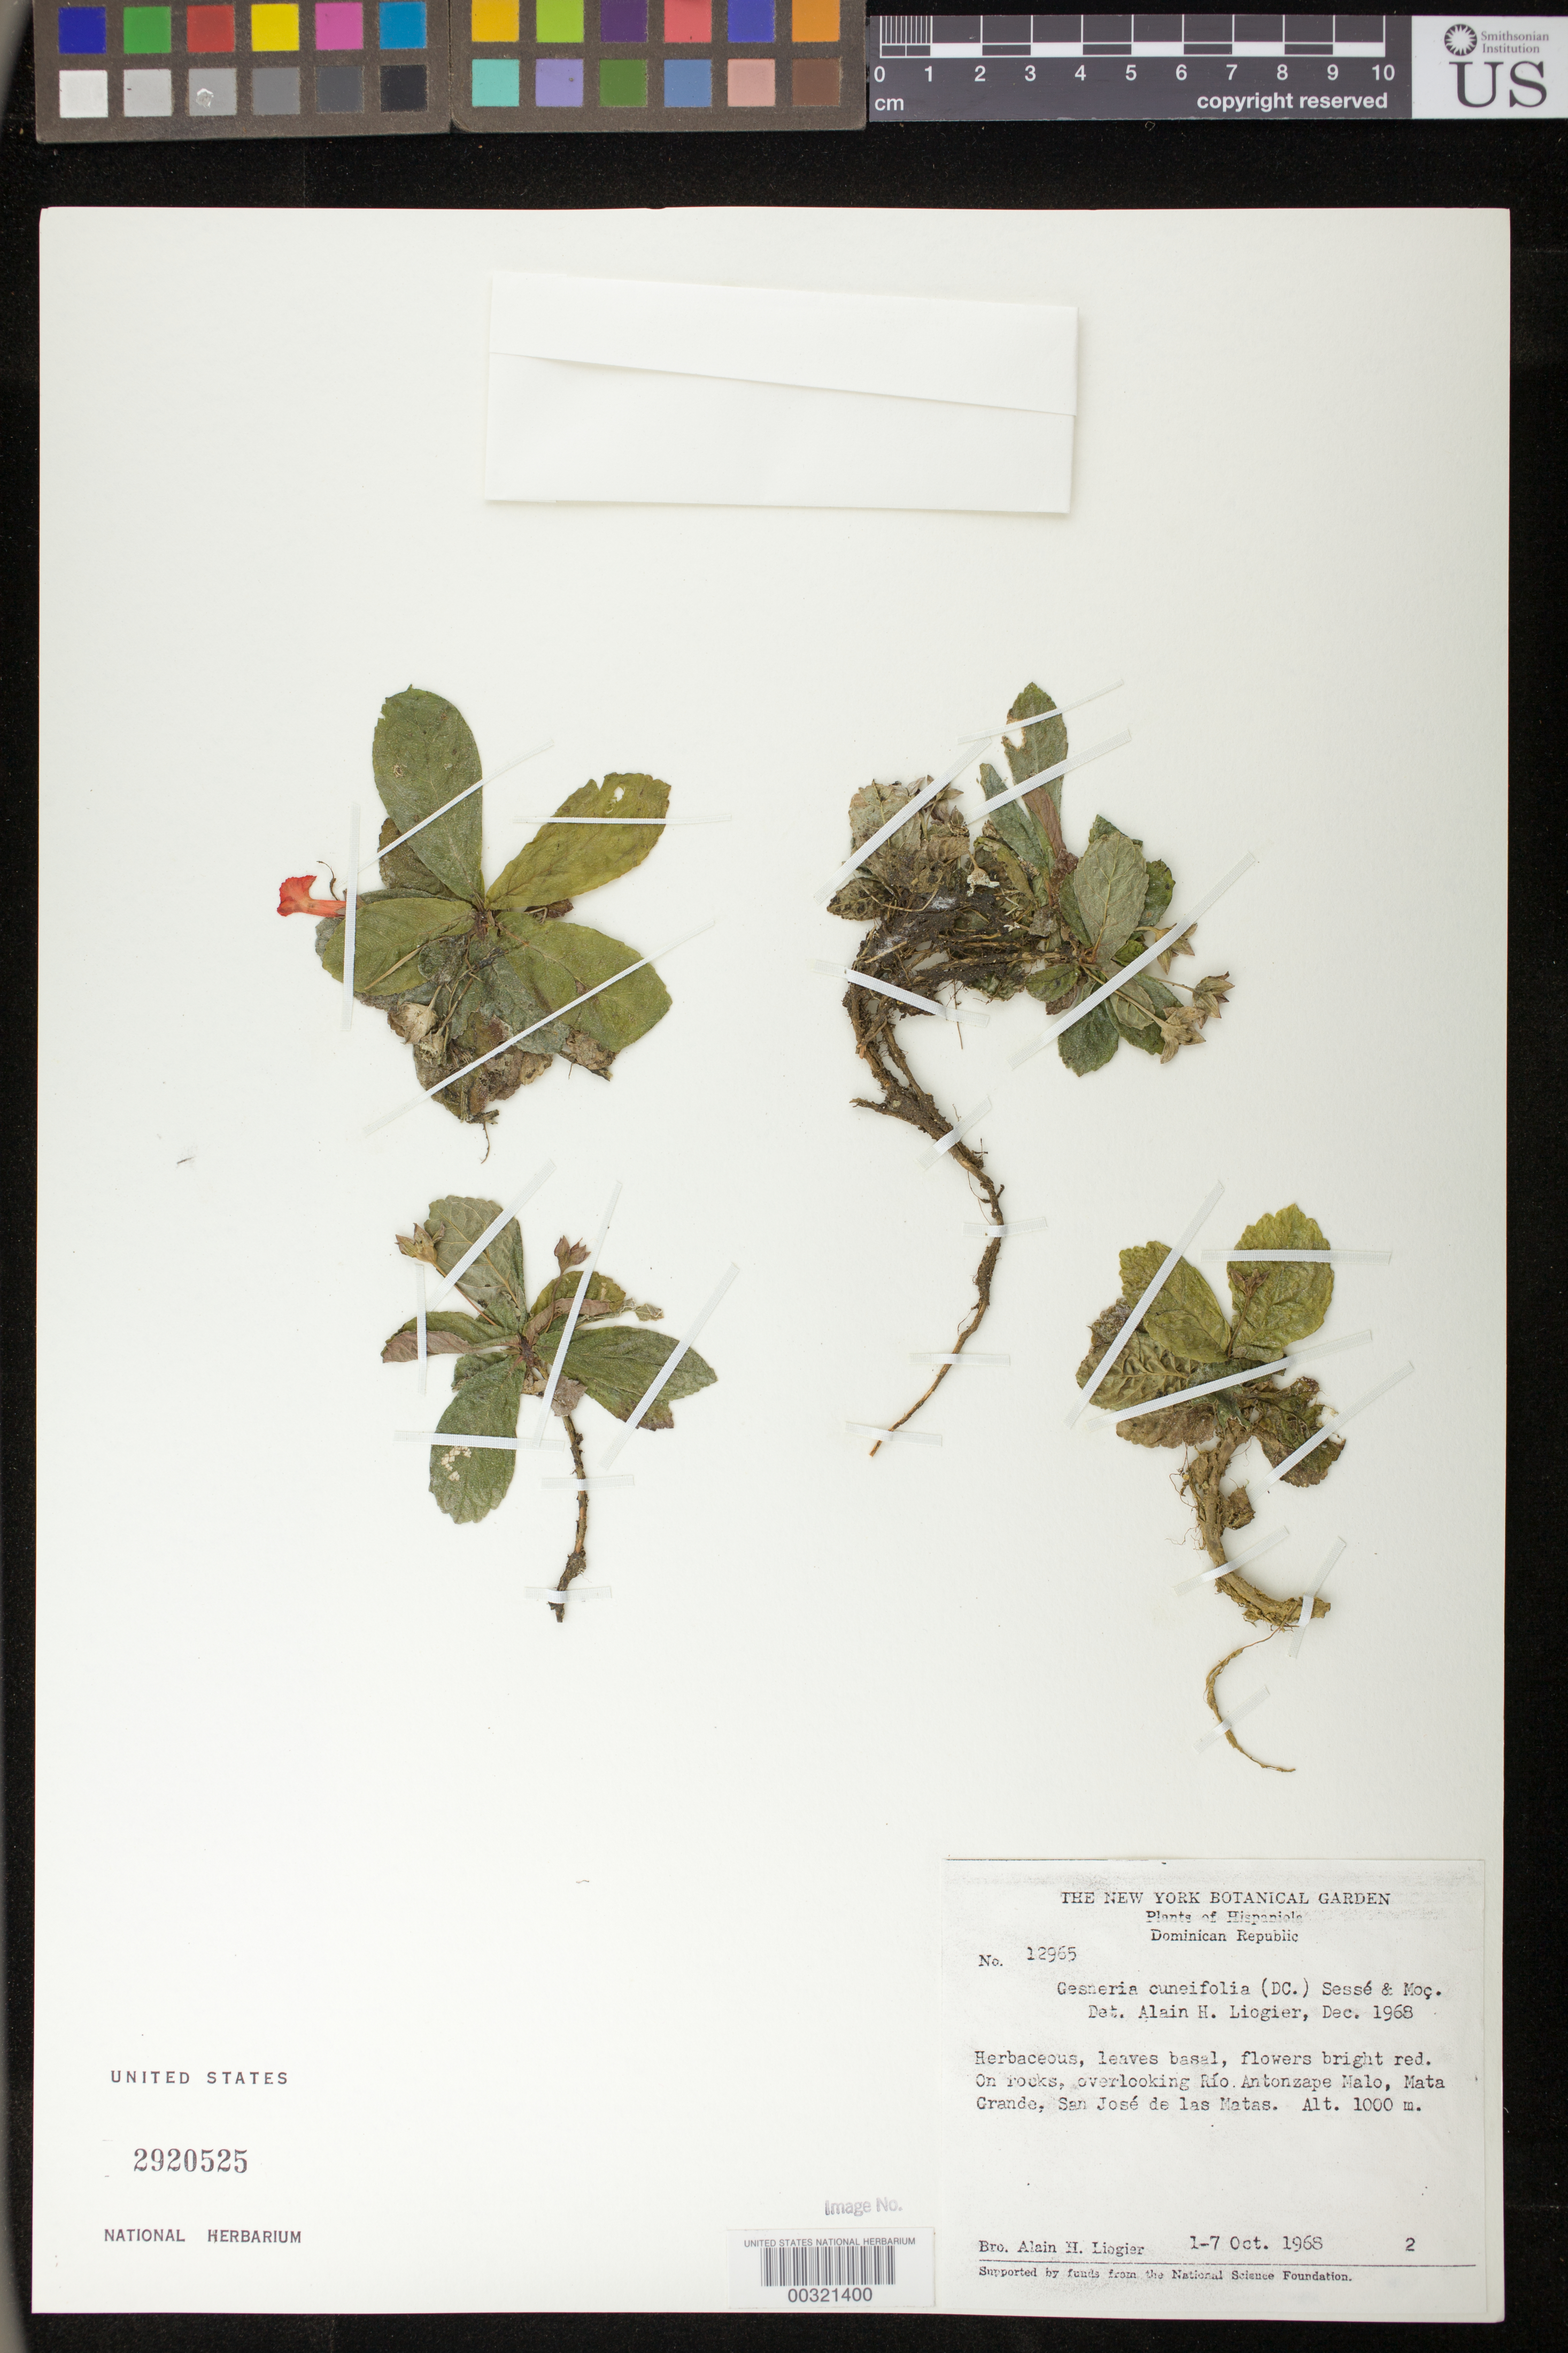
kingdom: Plantae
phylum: Tracheophyta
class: Magnoliopsida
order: Lamiales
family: Gesneriaceae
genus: Gesneria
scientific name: Gesneria reticulata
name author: (Griseb.) Urb.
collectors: A. H. Liogier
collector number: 12965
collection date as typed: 1-7 Oct 1968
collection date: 1968-10-01/1968-10-07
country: Dominican Republic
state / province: Santiago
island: Hispaniola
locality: Overlooking Rio Antonzape Malo, Mata Grande, San Jose de Las Matas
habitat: On rocks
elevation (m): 1000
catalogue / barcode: US 2920525